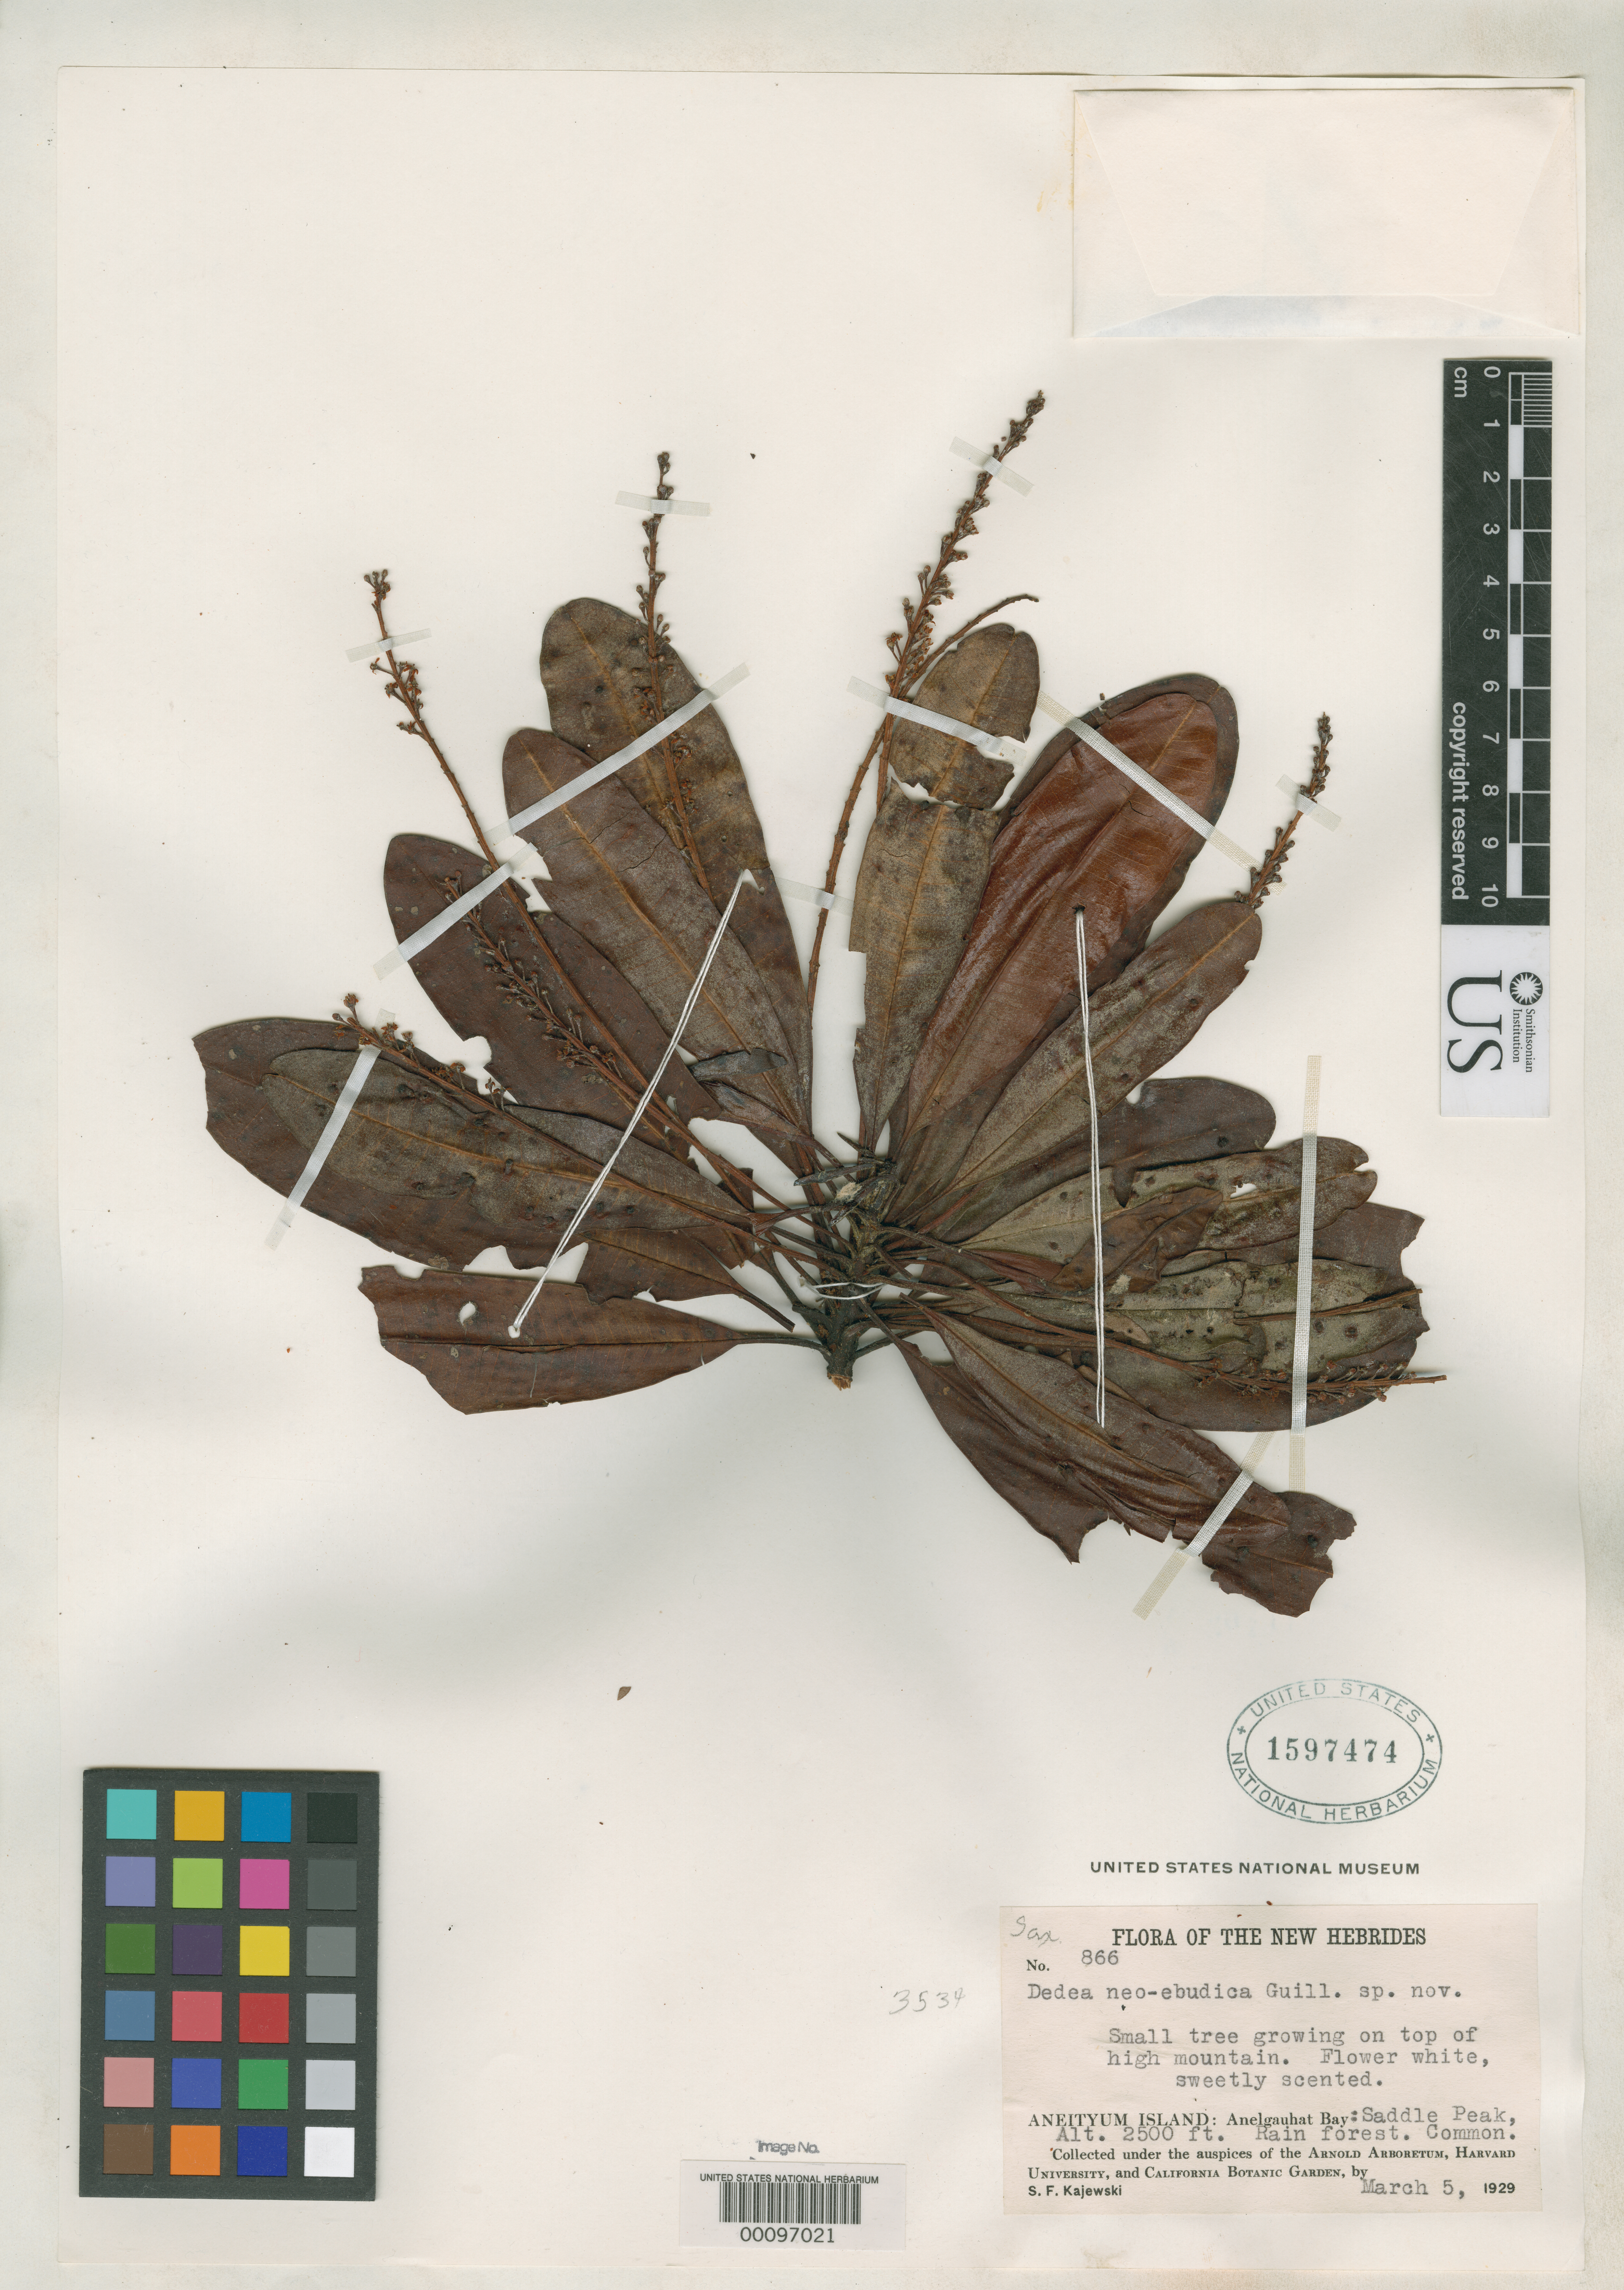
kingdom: Plantae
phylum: Tracheophyta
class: Magnoliopsida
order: Paracryphiales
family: Paracryphiaceae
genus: Dedea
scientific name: Dedea neo-ebudica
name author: Guillaumin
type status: Isotype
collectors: S. Kajewski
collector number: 866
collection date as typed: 05 Mar 1929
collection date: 1929-03-05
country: Vanuatu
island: Anatom [Aneityum]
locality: Anelgauhat Bay, Saddle Peak.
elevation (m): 762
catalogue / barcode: US 1597474